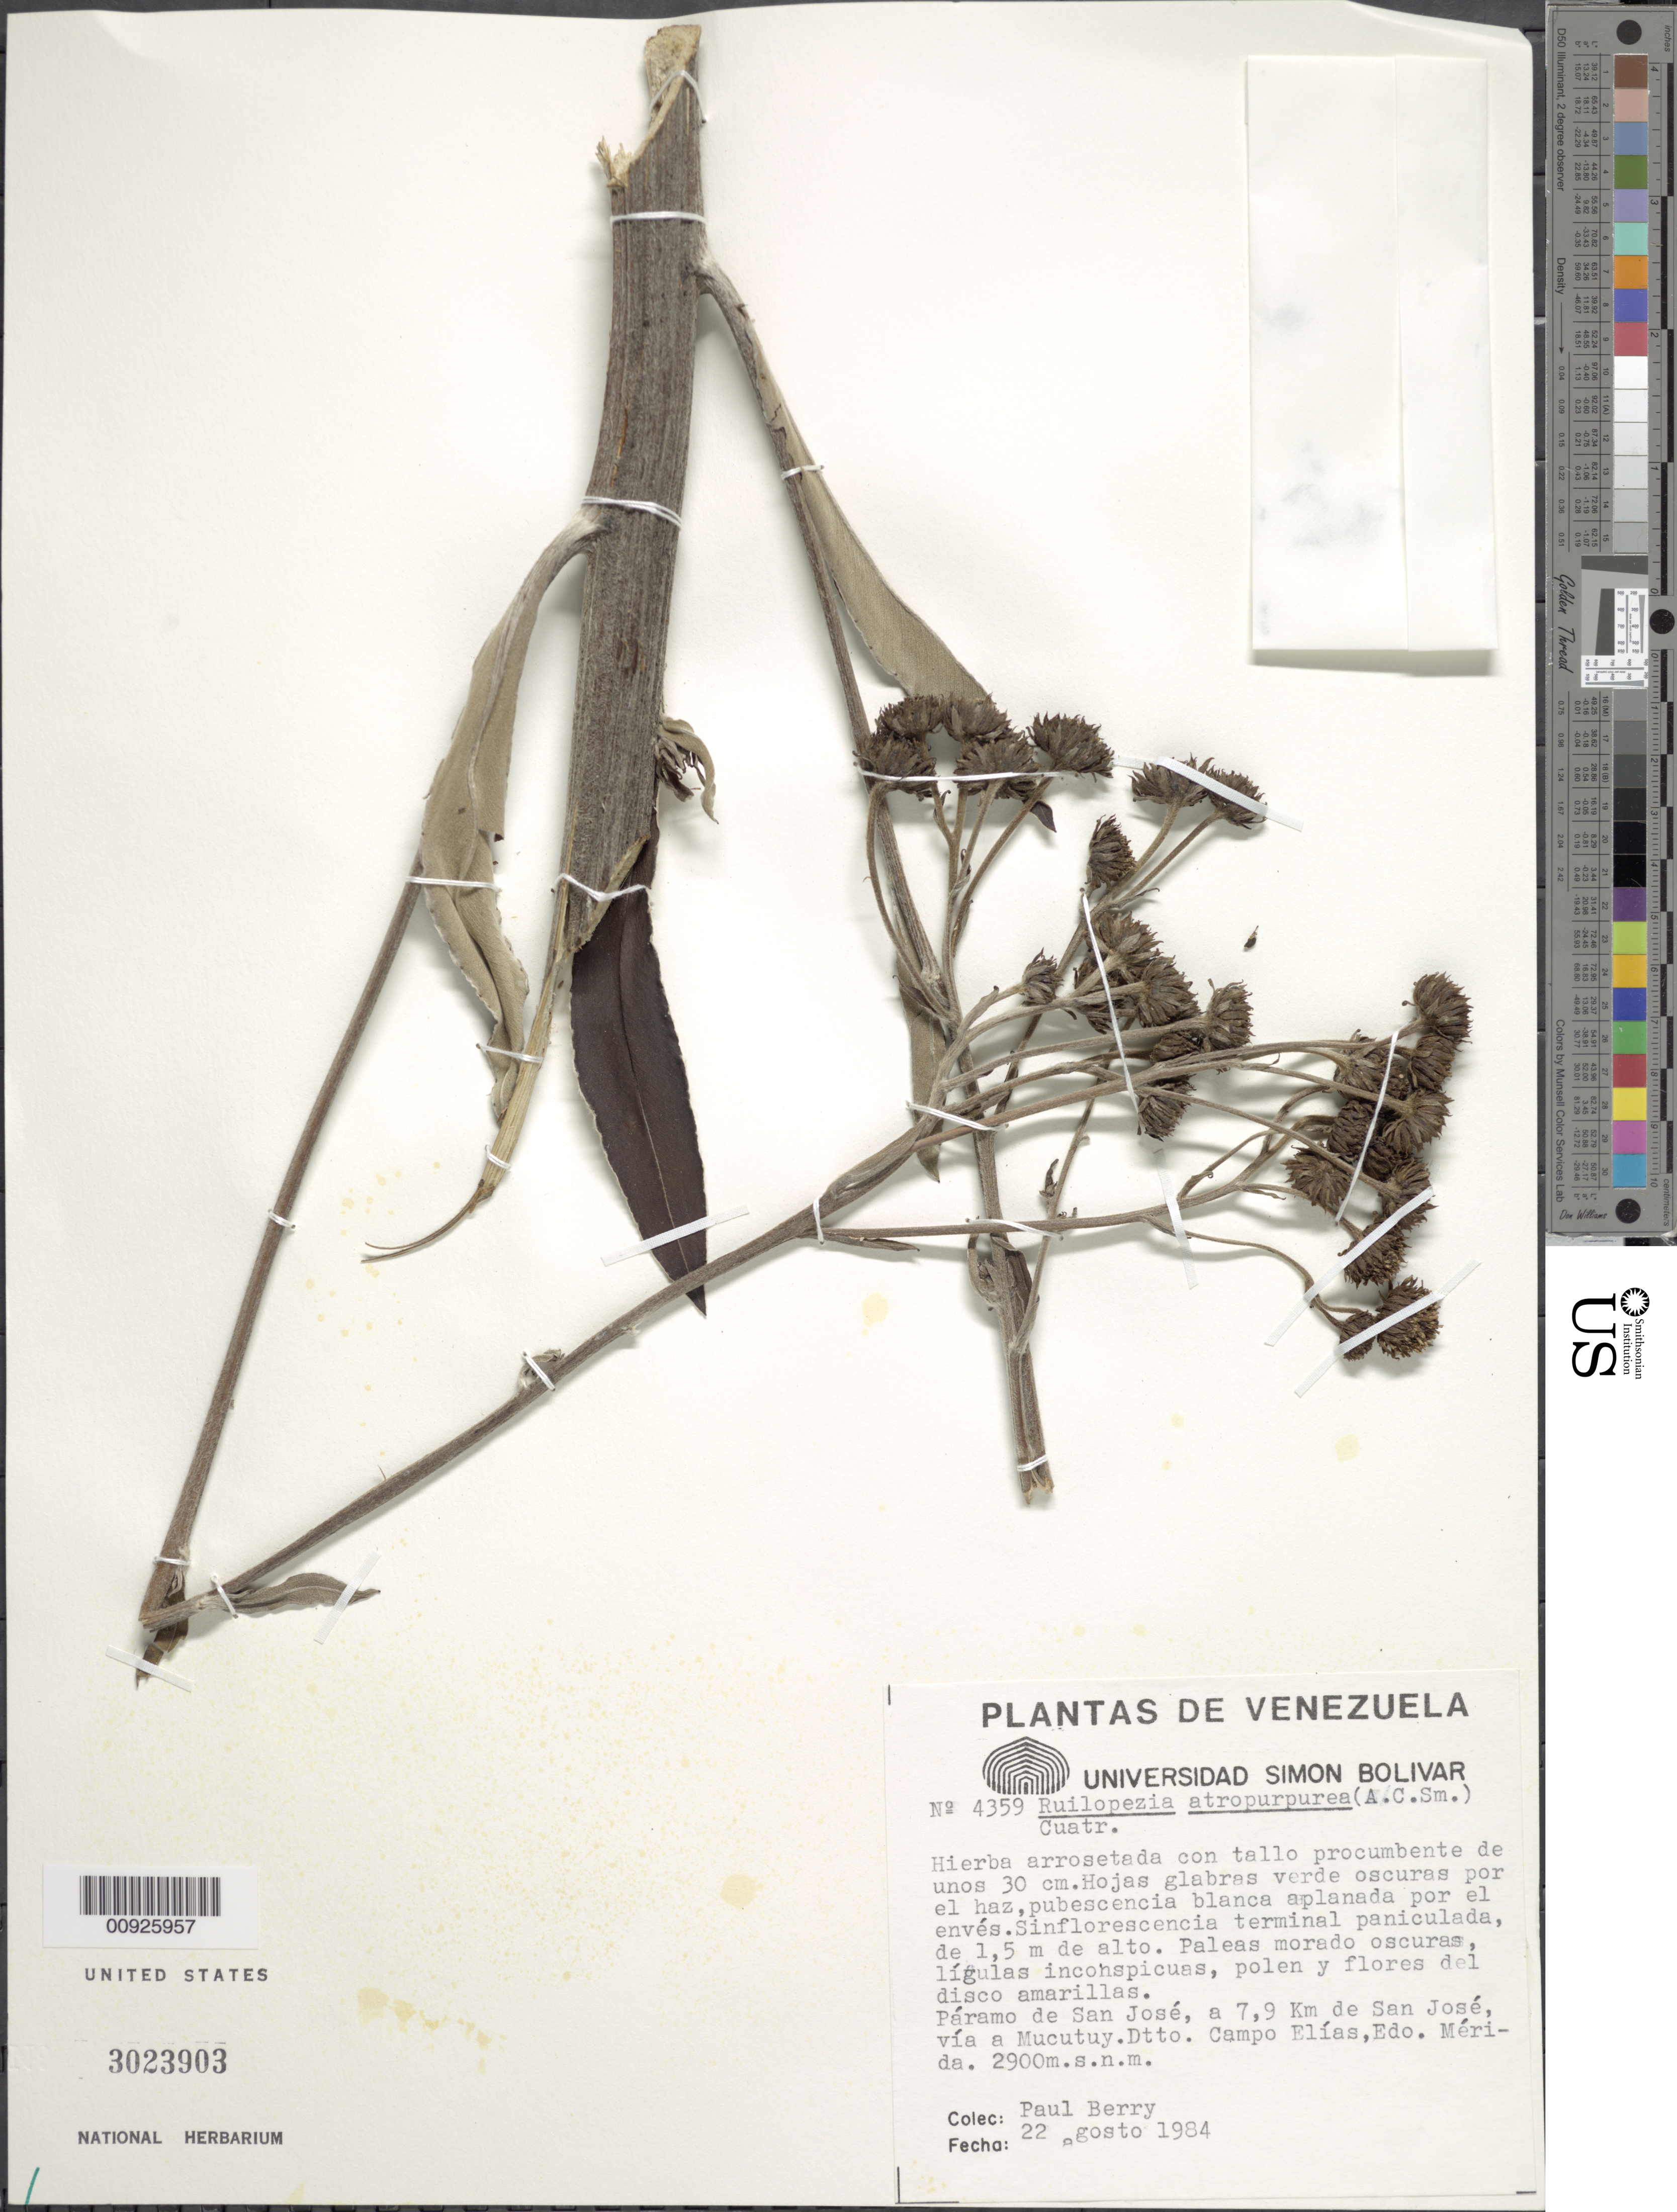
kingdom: Plantae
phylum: Tracheophyta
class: Magnoliopsida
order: Asterales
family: Asteraceae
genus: Ruilopezia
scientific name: Ruilopezia atropurpurea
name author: (A.C. Sm.) Cuatrec.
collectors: P. E. Berry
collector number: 4359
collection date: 1984-08-22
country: Venezuela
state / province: Mérida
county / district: Campo Elías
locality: P. de San José. A 7.9 km de San José, vía a Mucutuy. Distrito Campo Elías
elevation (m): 2900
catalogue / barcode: US 3023903